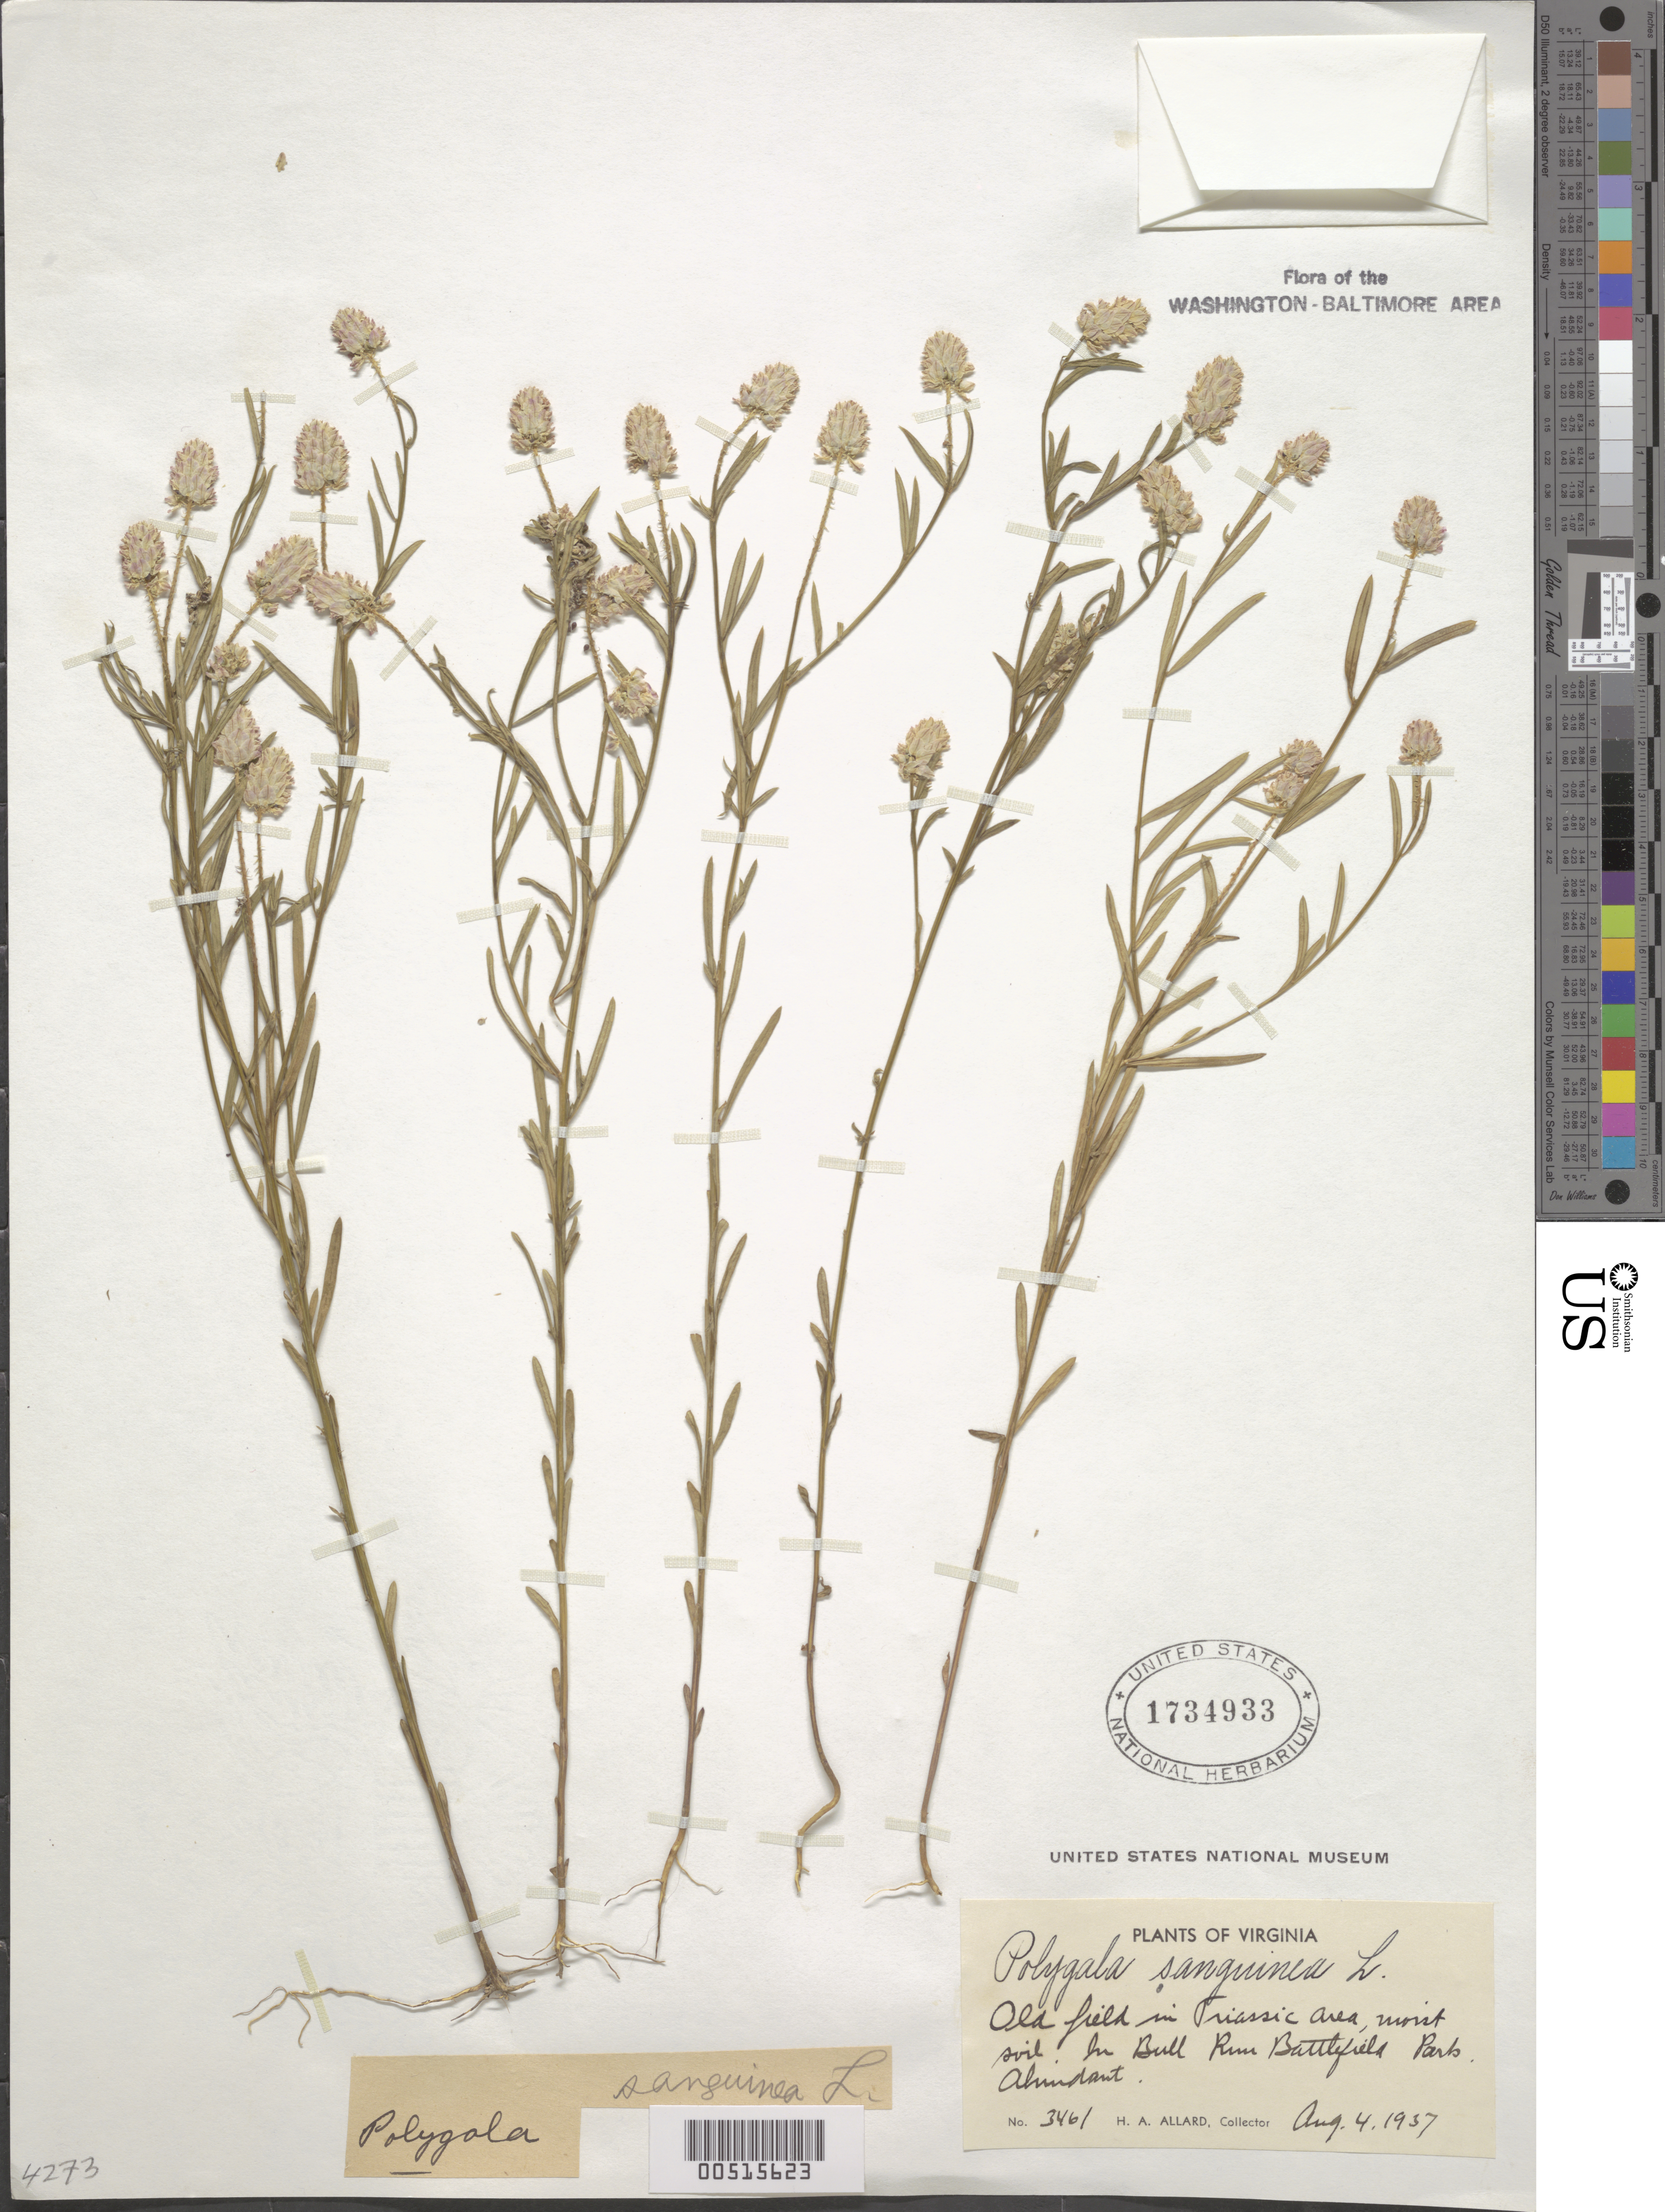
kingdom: Plantae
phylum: Tracheophyta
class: Magnoliopsida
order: Fabales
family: Polygalaceae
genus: Polygala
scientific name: Polygala sanguinea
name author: L.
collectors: H. A. Allard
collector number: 3461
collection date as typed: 04 Aug 1937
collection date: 1937-08-04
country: United States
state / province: Virginia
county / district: Fauquier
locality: Bull Run Battlefield area, Potomac Triassic area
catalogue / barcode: US 1734933